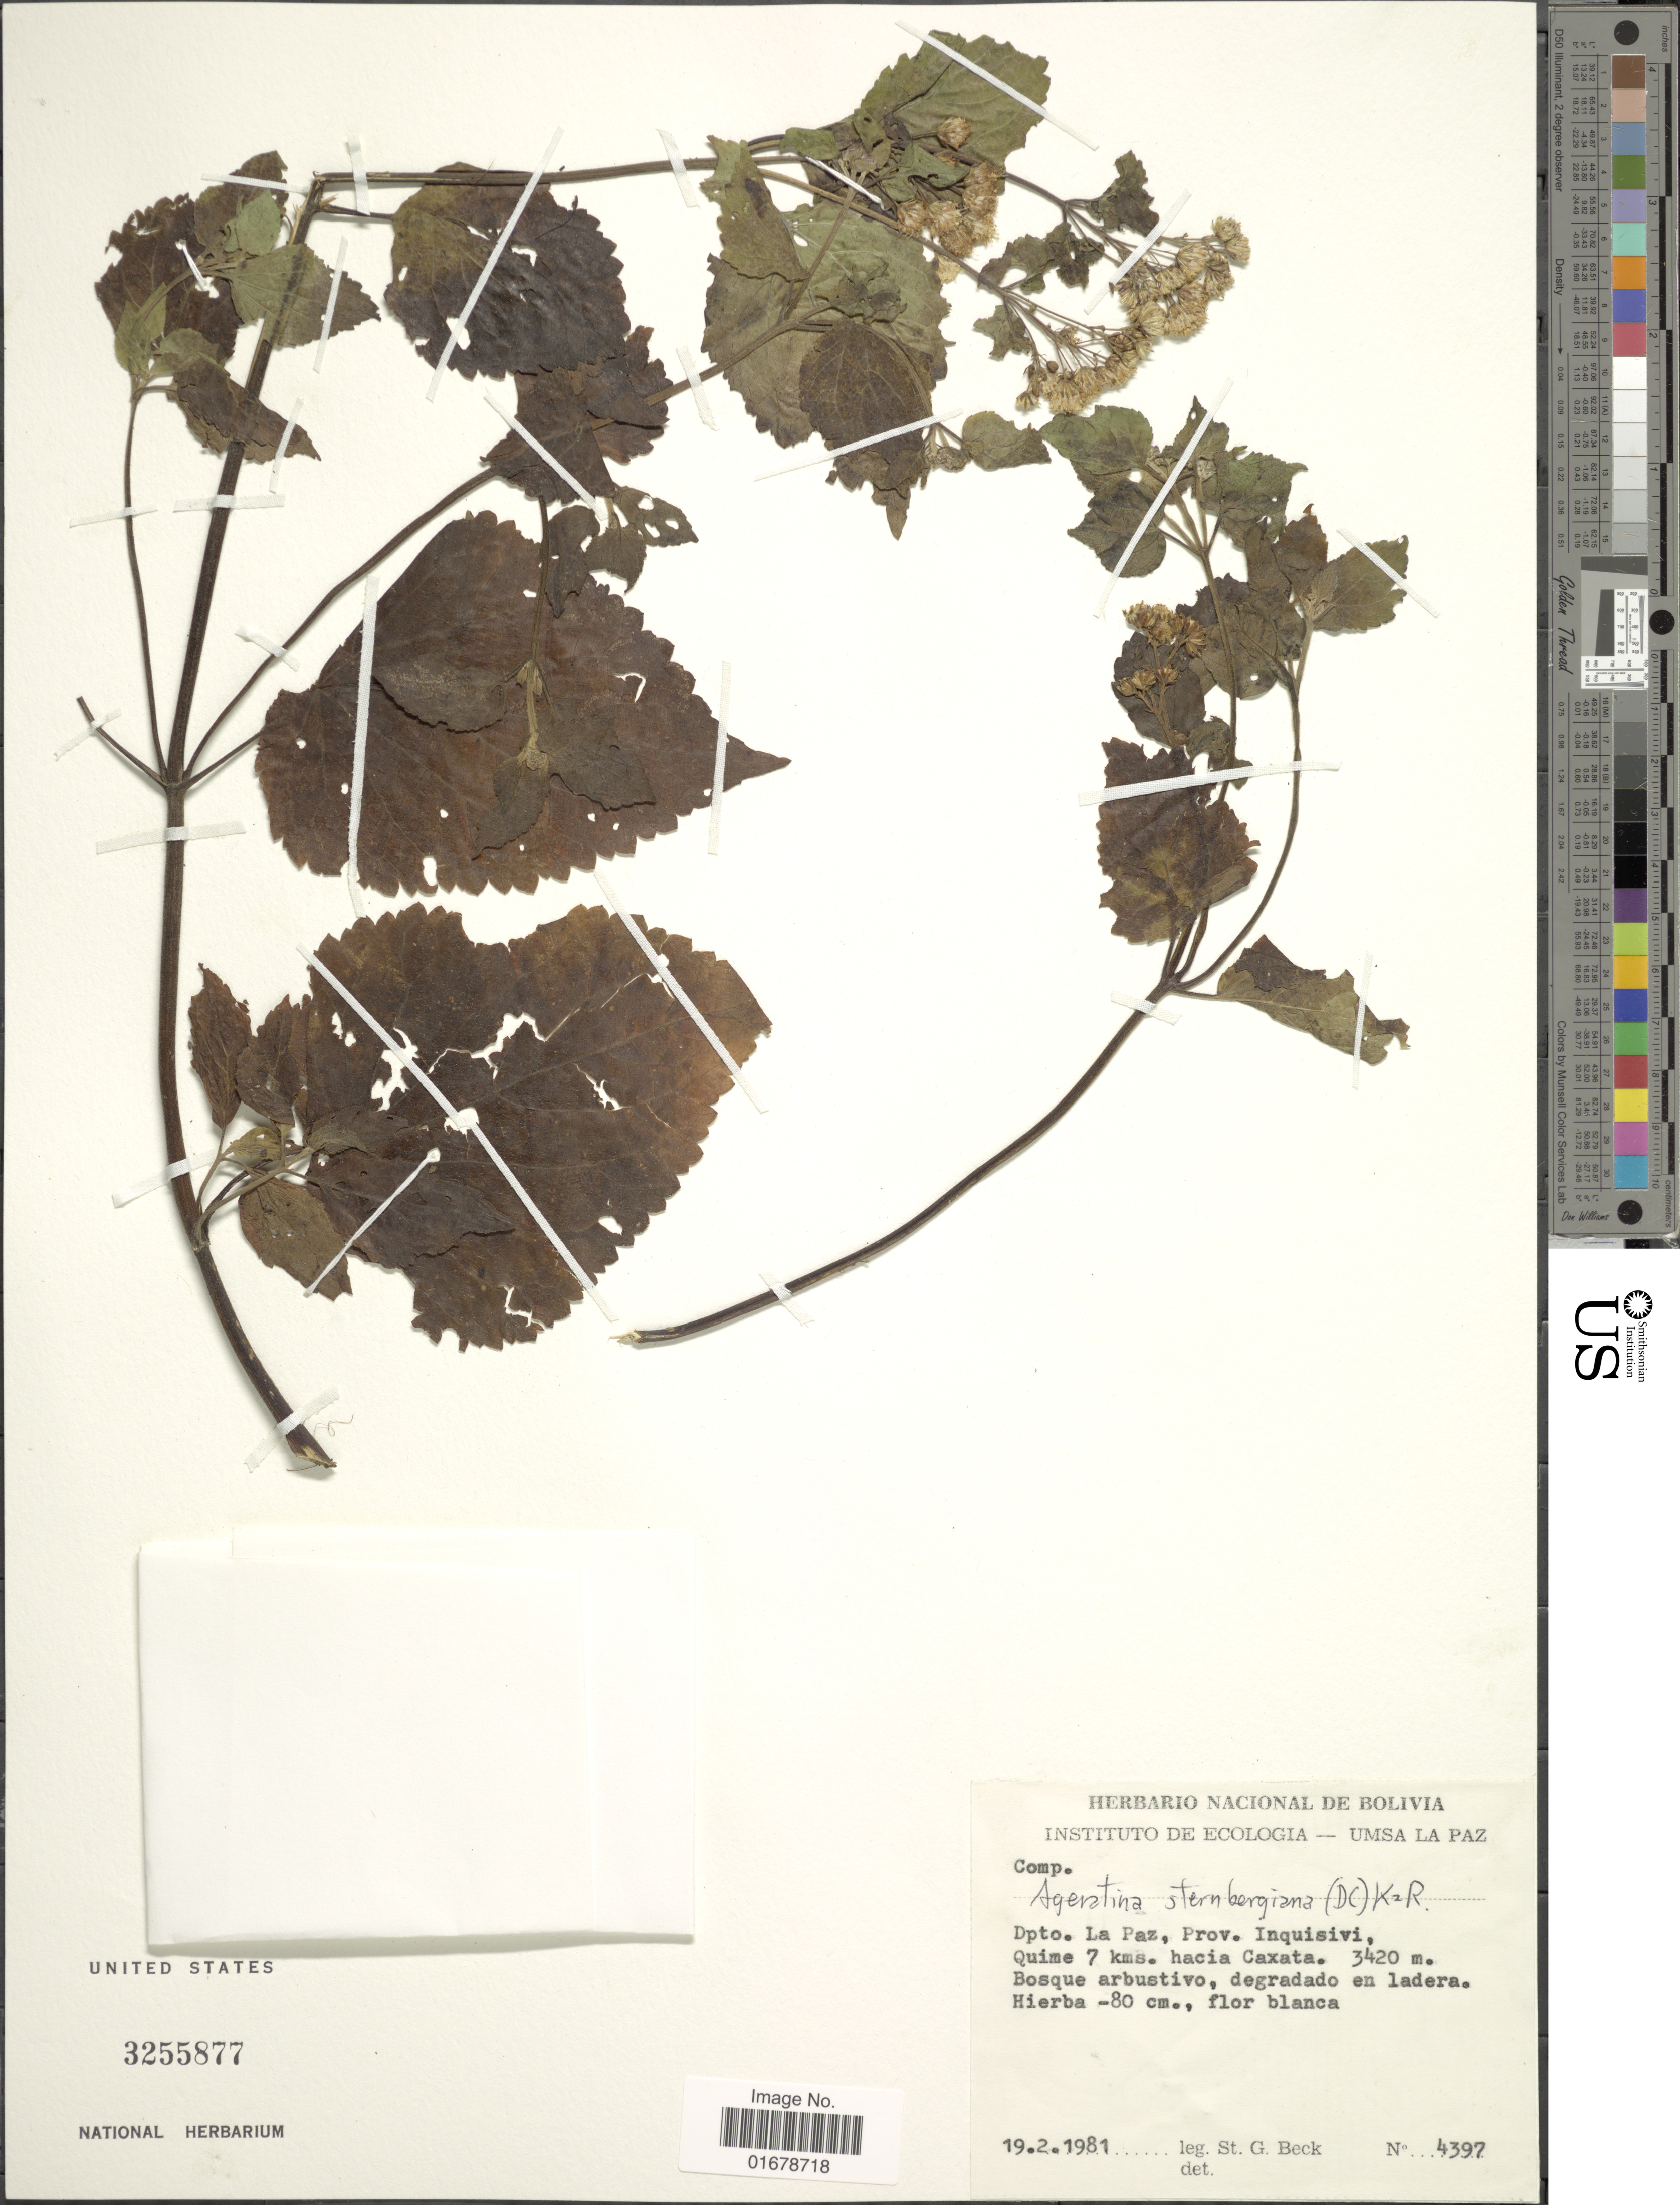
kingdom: Plantae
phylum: Tracheophyta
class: Magnoliopsida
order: Asterales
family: Asteraceae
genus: Ageratina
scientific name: Ageratina sternbergiana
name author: (DC.) R.M. King & H. Rob.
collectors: S. G. Beck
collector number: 4397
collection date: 1981-02-19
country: Bolivia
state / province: La Paz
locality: Dpto. La Paz, Prov. Inquisivi, Quime 7 kms hacia Caxata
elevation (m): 3420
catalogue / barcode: US 3255877